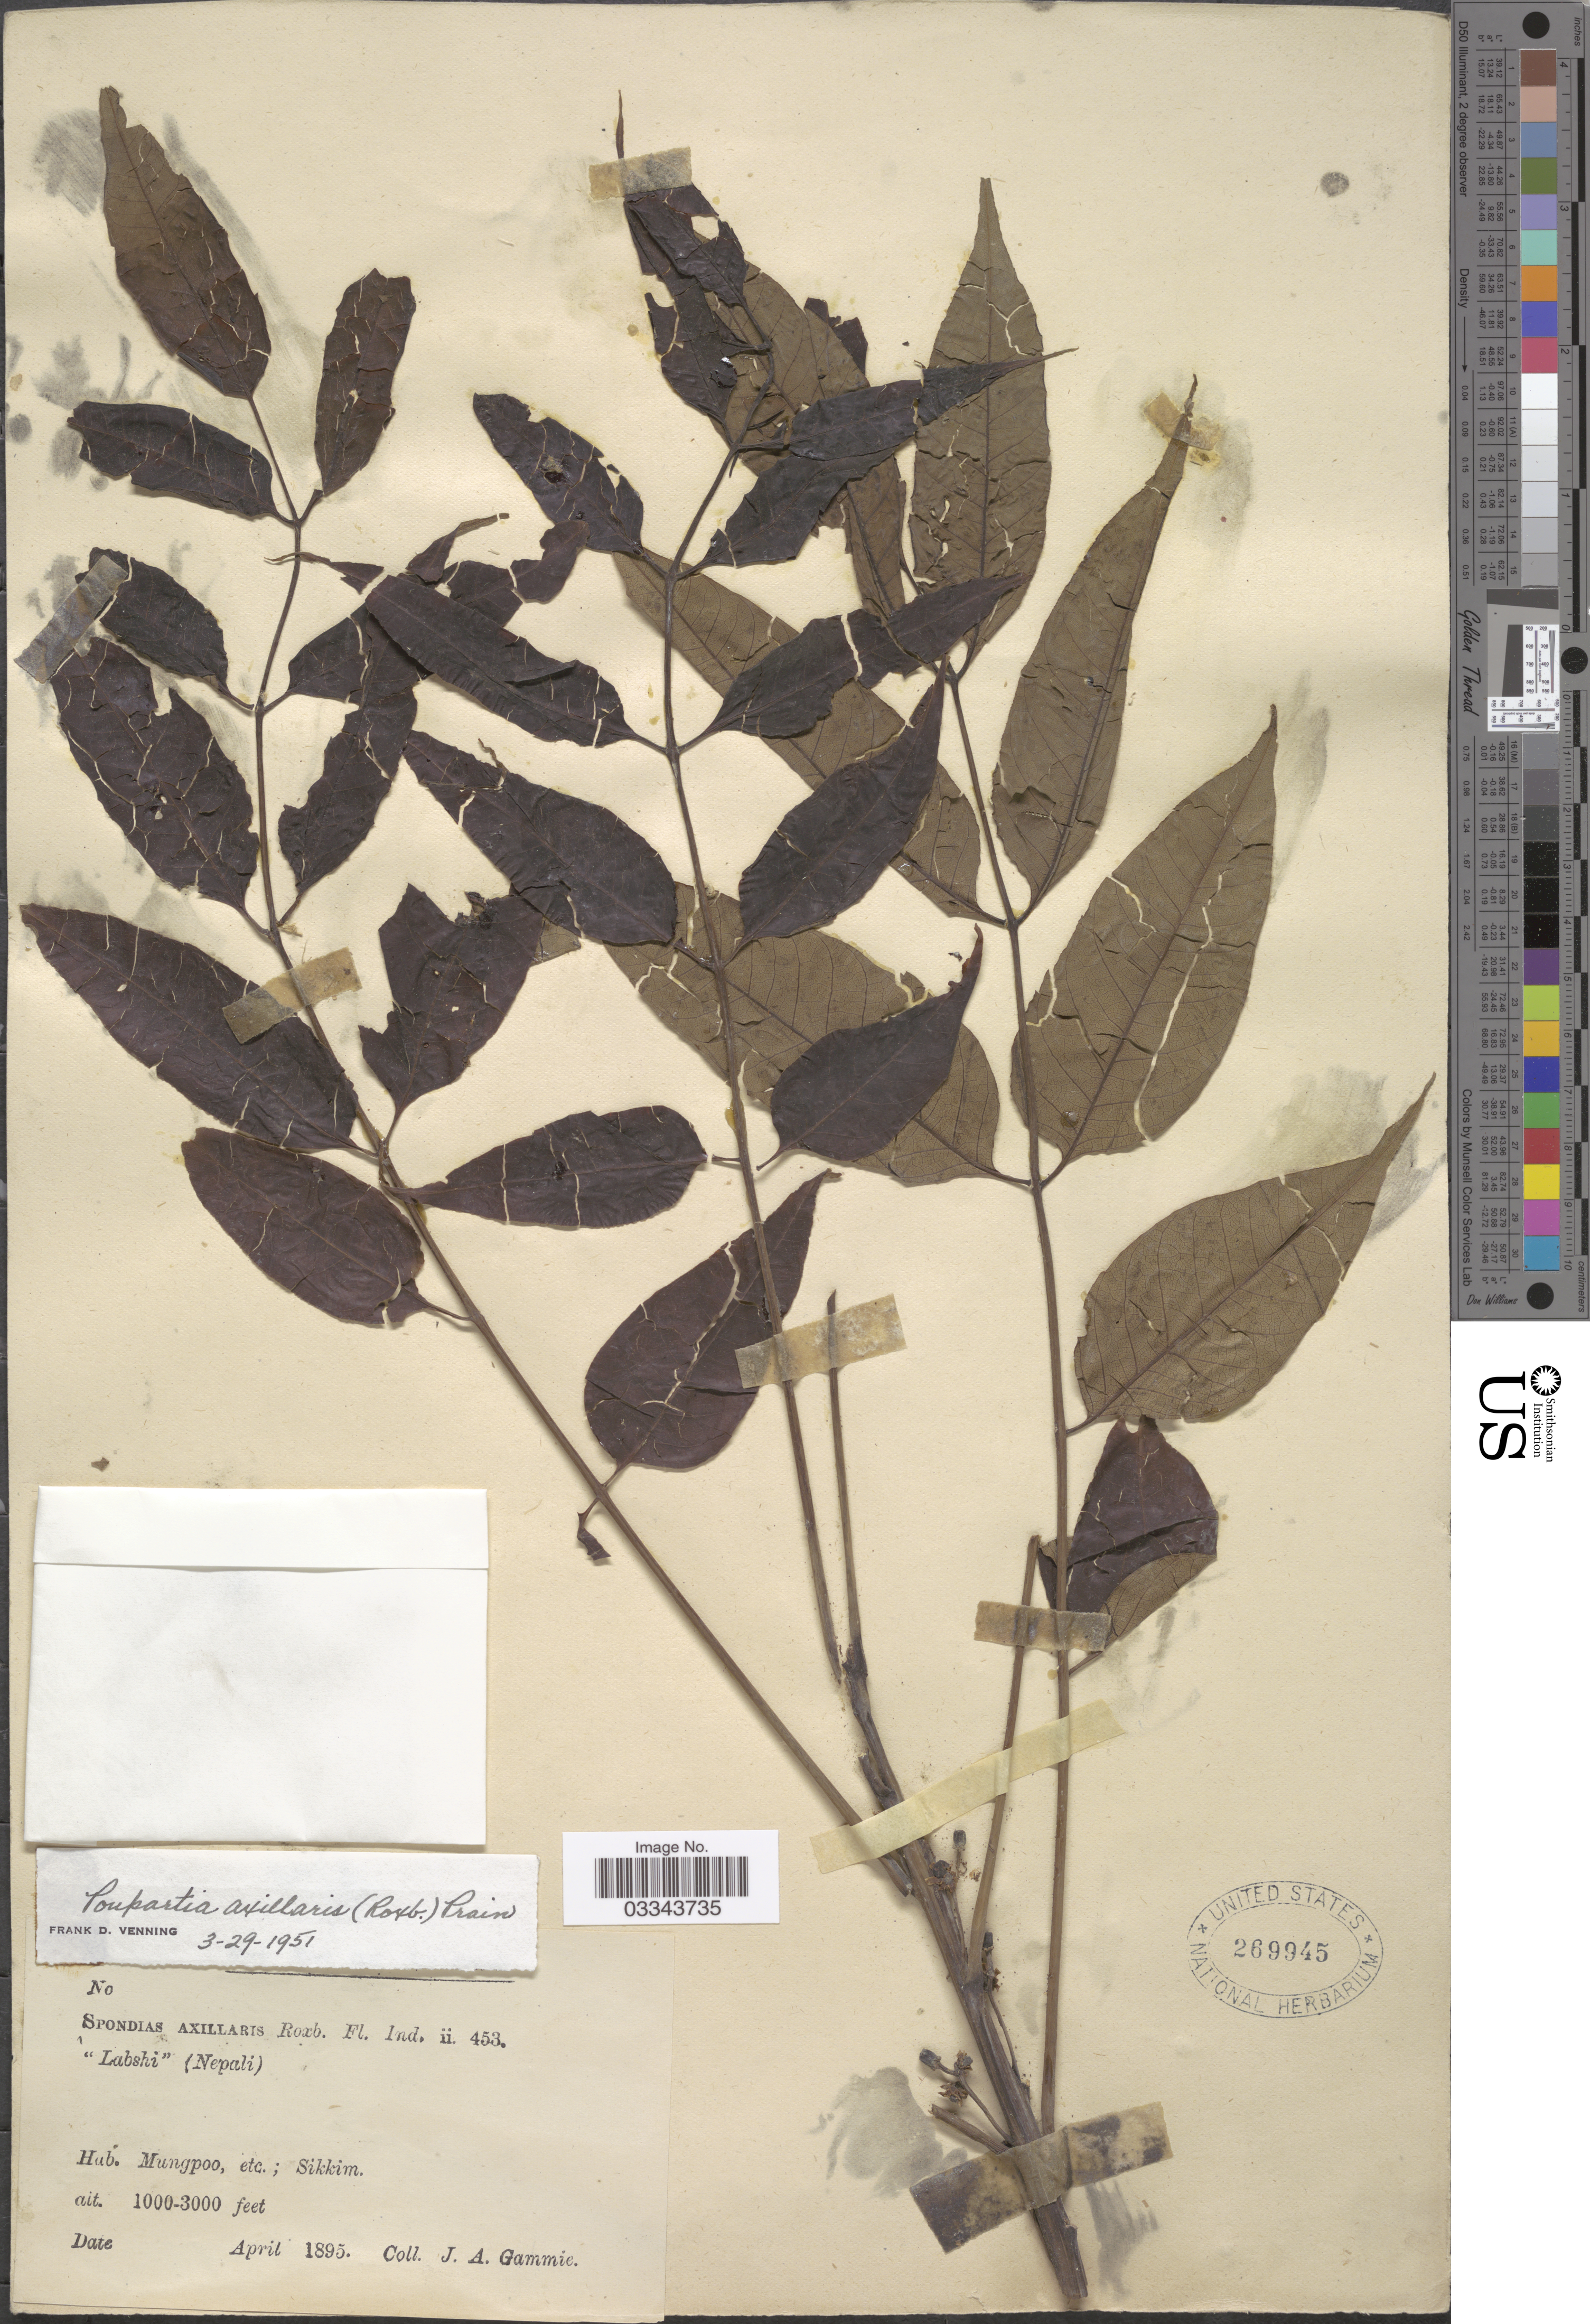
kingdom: Plantae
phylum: Tracheophyta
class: Magnoliopsida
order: Sapindales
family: Anacardiaceae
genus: Choerospondias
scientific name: Choerospondias axillaris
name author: (Roxb.) B.L. Burtt & A.W. Hill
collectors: J. Gammie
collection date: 1895-04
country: India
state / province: Sikkim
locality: Mungpoo, etc.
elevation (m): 305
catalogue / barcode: US 269945